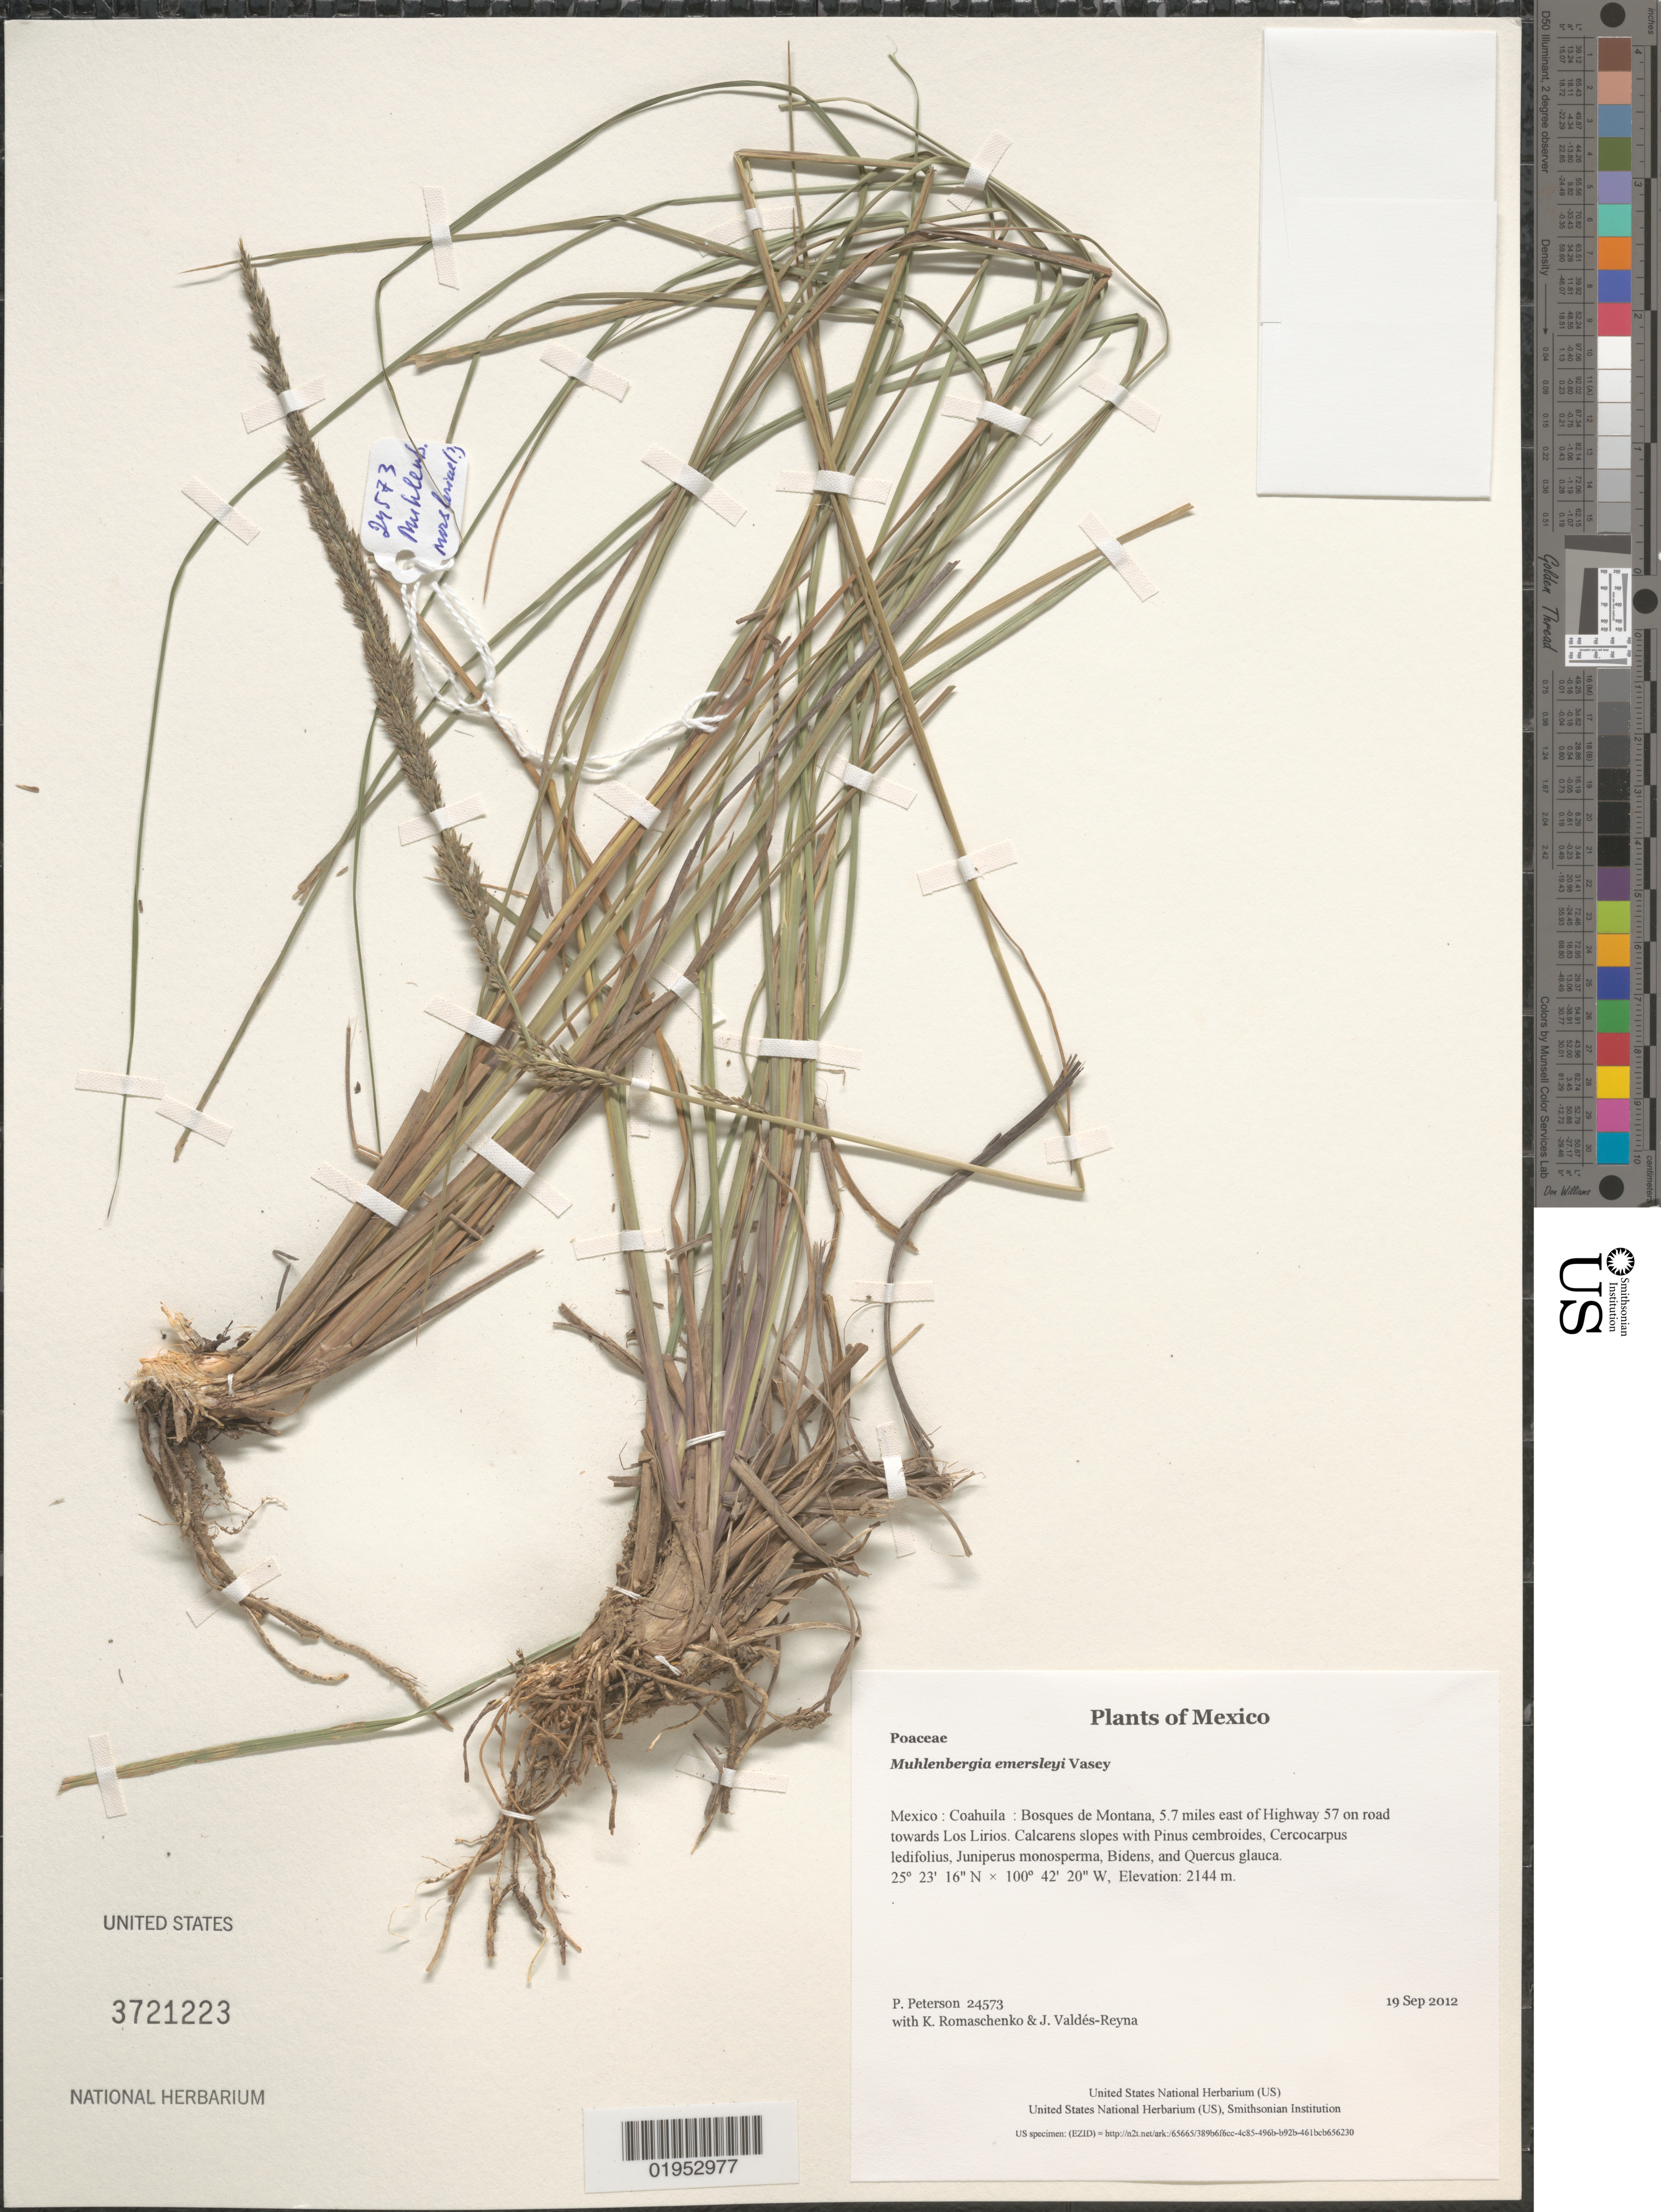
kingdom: Plantae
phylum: Tracheophyta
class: Liliopsida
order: Poales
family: Poaceae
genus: Muhlenbergia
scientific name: Muhlenbergia emersleyi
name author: Vasey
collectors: P. M. Peterson, K. Romaschenko & J. Valdés-Reyna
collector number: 24573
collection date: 2012-09-19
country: Mexico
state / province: Coahuila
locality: Bosques de Montana, 5.7 miles east of Highway 57 on road towards Los Lirios.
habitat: Calcarens slopes with Pinus cembroides, Cercocarpus ledifolius, Juniperus monosperma, Bidens, and Quercus glauca.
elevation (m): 2144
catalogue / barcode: US 3721223